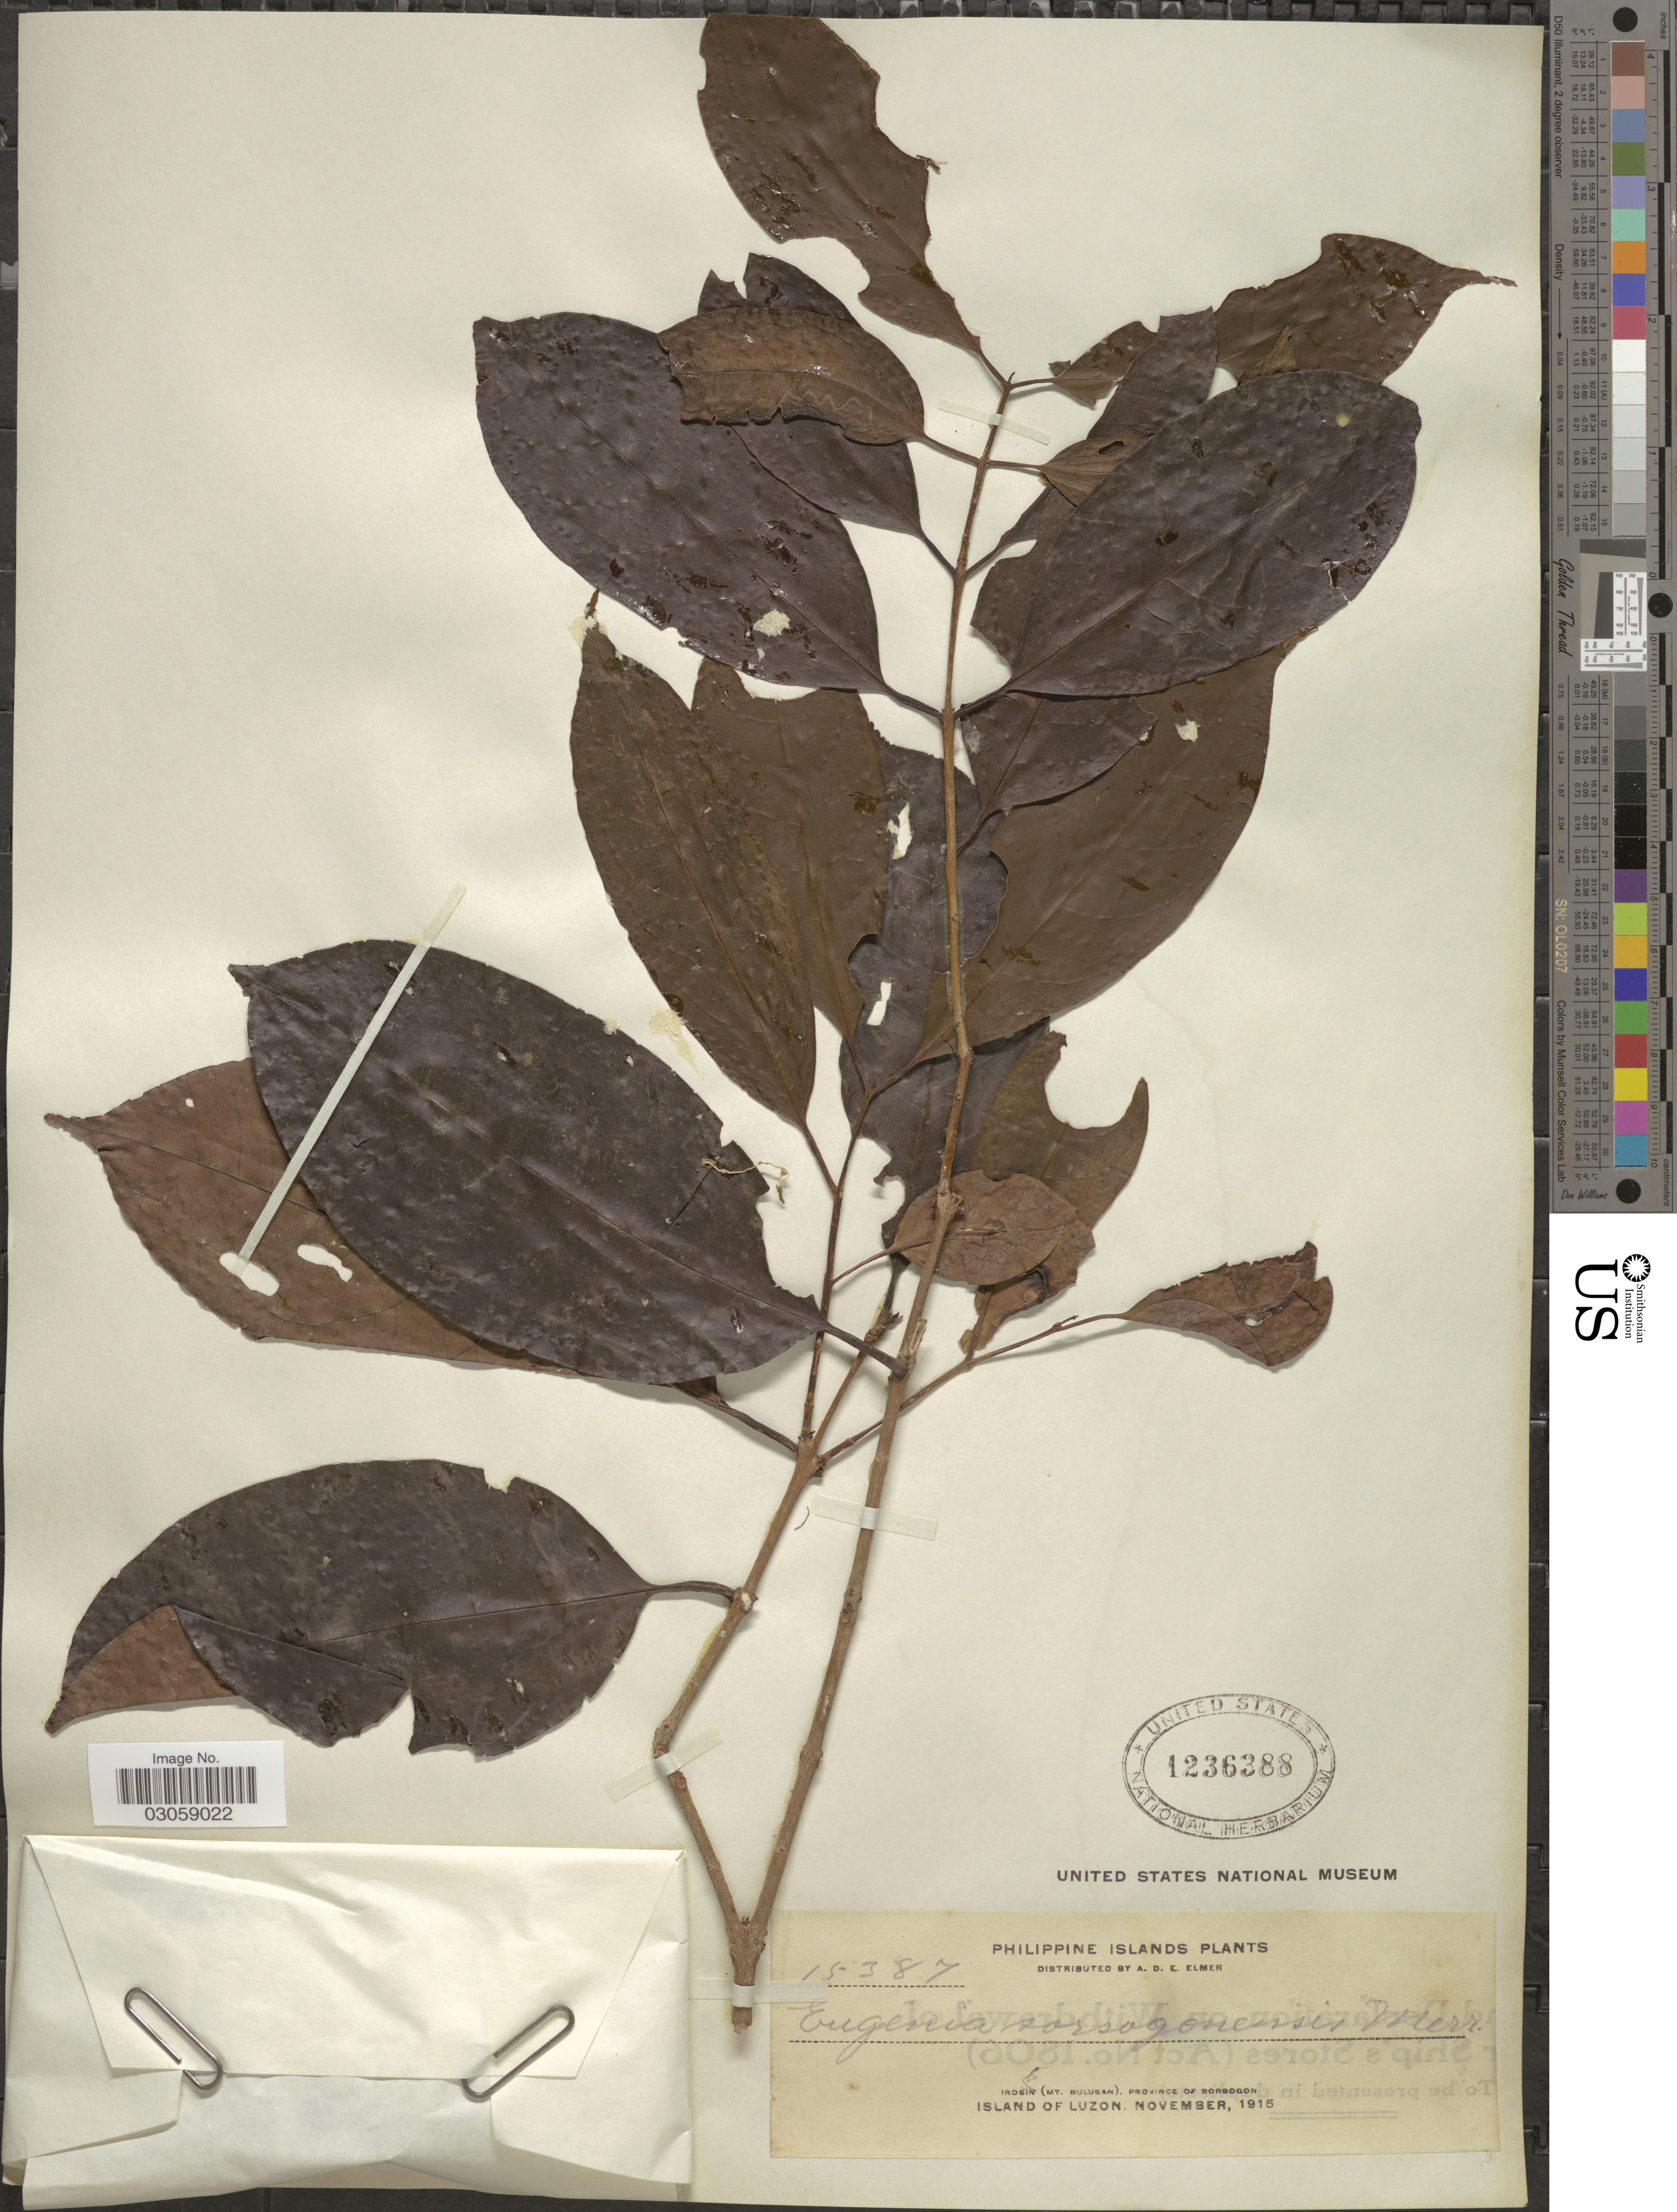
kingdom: Plantae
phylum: Tracheophyta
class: Magnoliopsida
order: Myrtales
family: Myrtaceae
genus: Syzygium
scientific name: Syzygium vidalianum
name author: (Elmer) Merr.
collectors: A. D. E. Elmer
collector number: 15387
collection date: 1915-11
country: Philippines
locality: Philippine Islands, Irosin (Mt. Bulusan), Province of Sorsogon, Island of Luzon.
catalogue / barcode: US 1236388